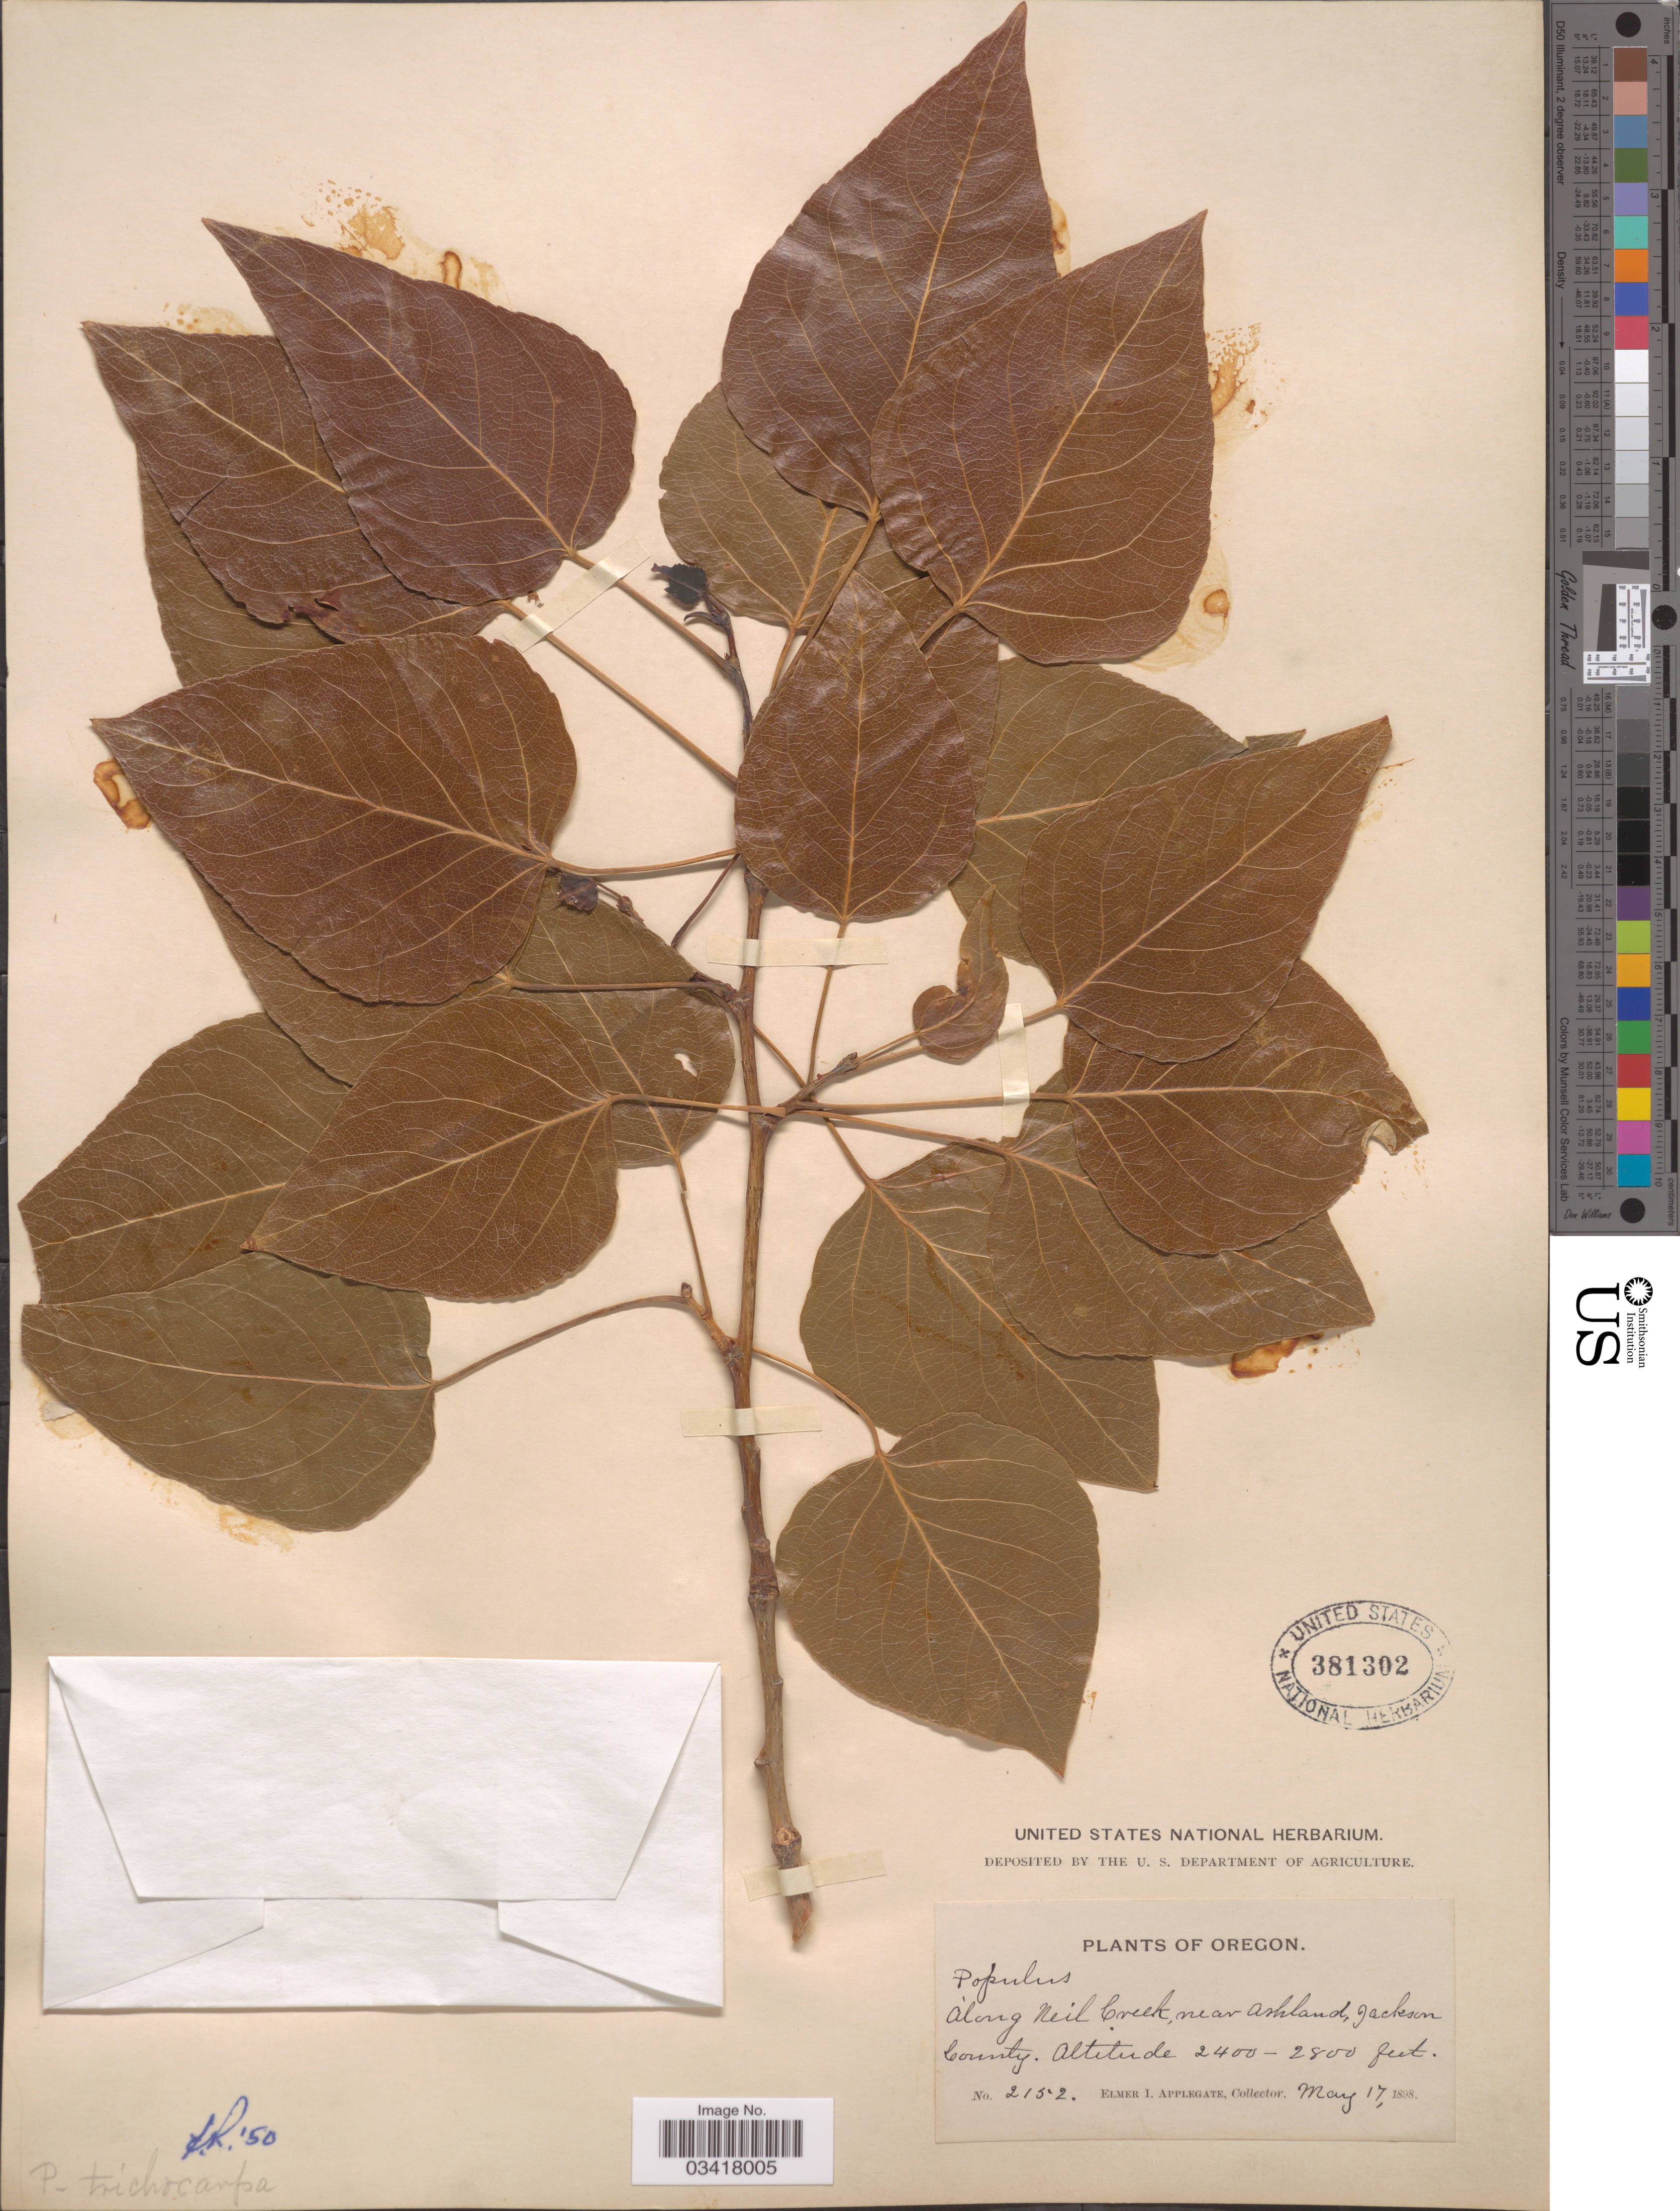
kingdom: Plantae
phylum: Tracheophyta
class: Magnoliopsida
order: Malpighiales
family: Salicaceae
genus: Populus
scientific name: Populus trichocarpa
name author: Torr. & A. Gray ex W. Hook.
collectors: E. I. Applegate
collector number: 2152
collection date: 1898-05-17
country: United States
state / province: Oregon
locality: Along Neil Creek, near Ashland, Jackson County.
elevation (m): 732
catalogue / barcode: US 381302